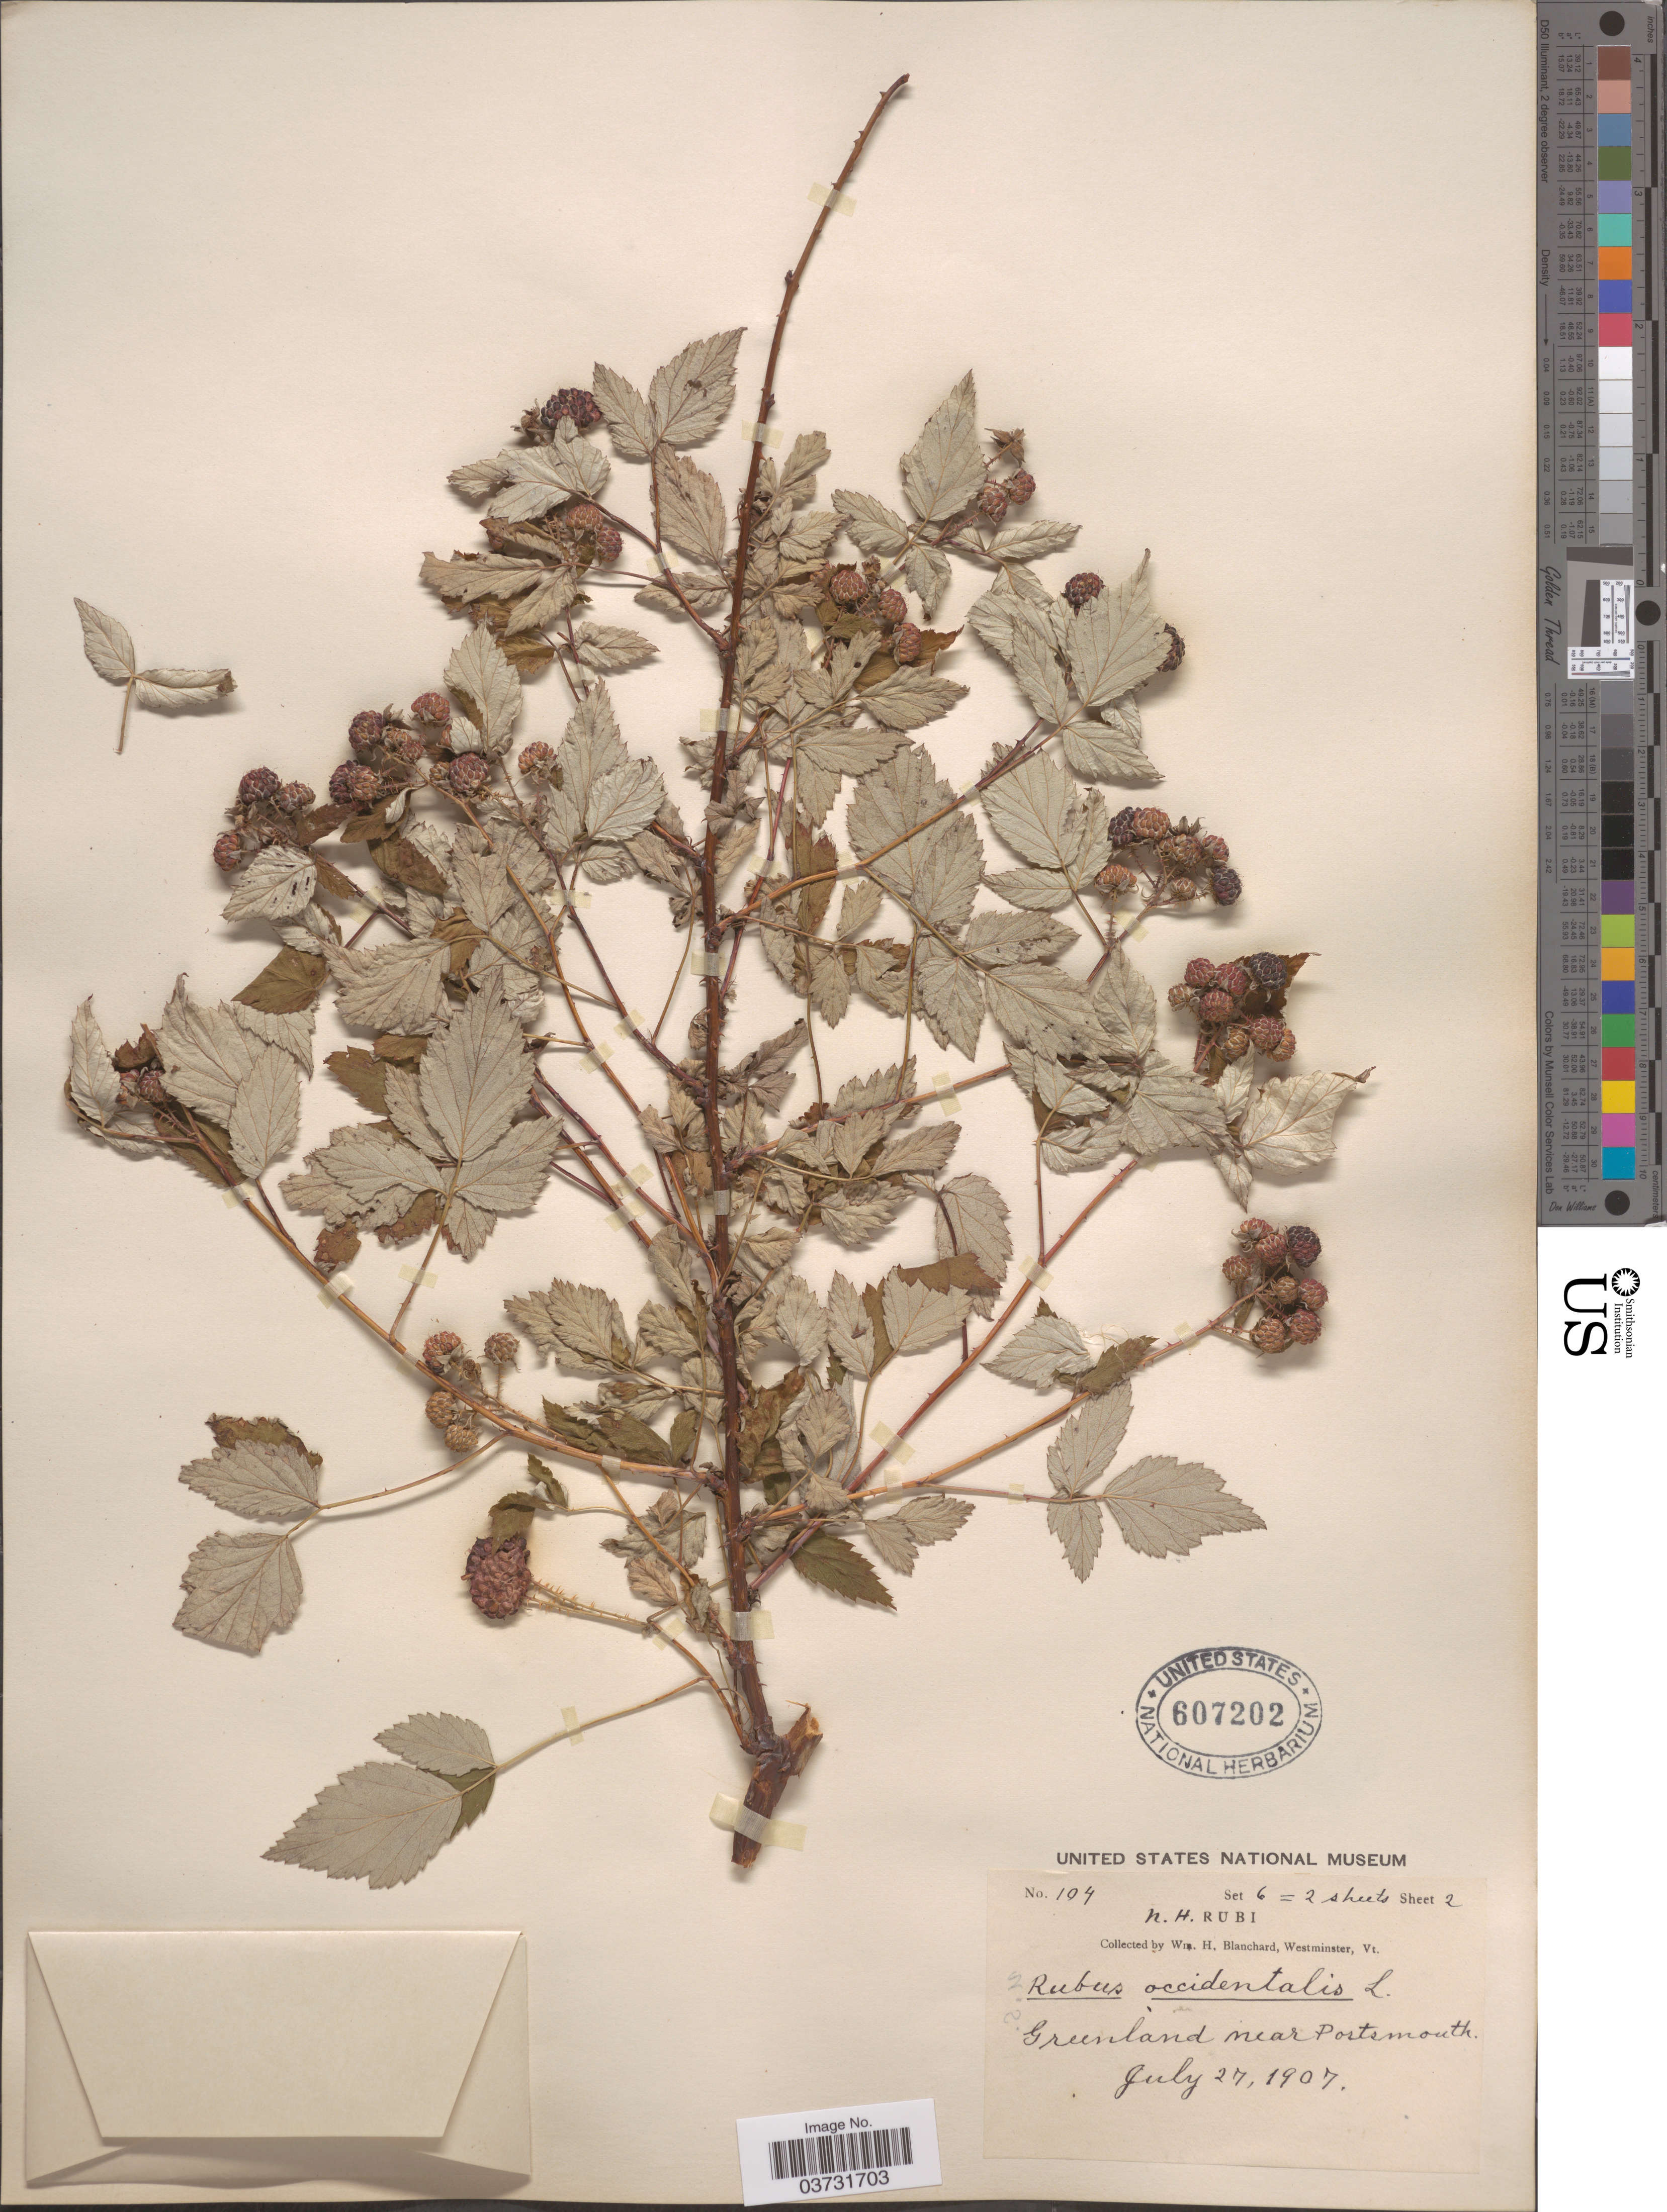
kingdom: Plantae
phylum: Tracheophyta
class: Magnoliopsida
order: Rosales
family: Rosaceae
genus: Rubus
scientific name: Rubus occidentalis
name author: L.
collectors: W. H. Blanchard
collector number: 104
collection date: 1907-07-27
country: United States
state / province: New Hampshire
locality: Greenland, near Portsmouth.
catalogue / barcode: US 607202